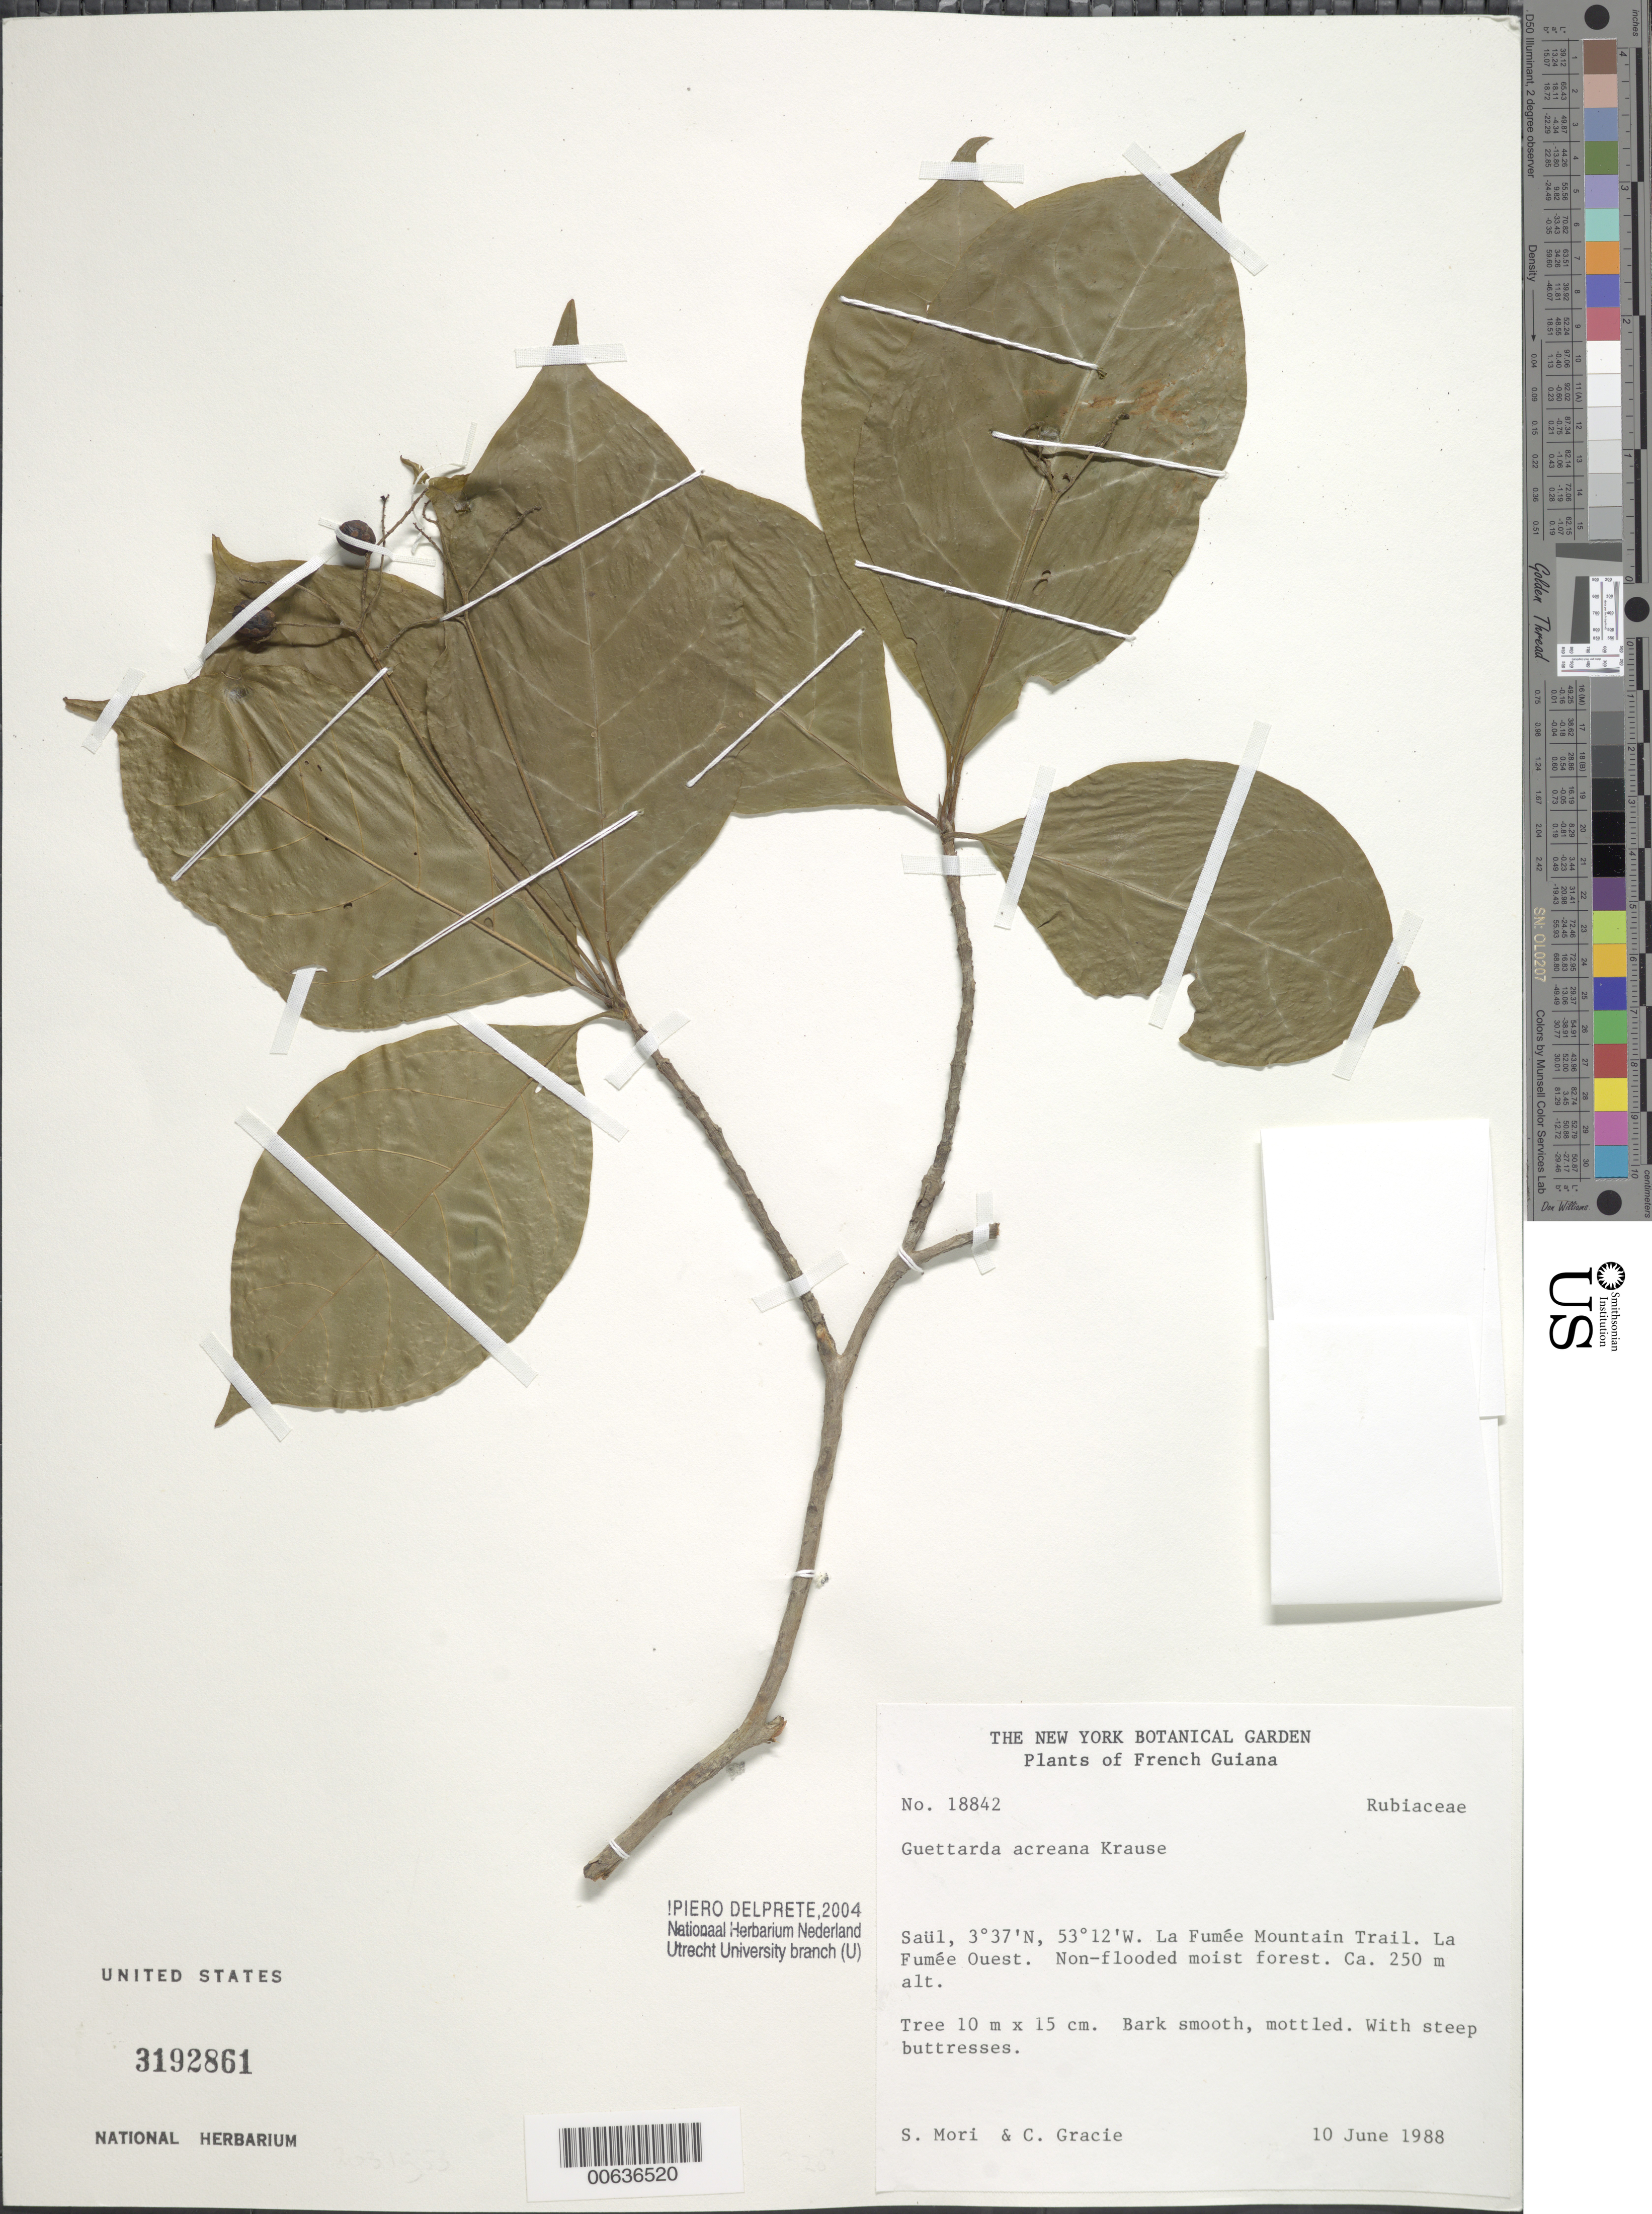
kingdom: Plantae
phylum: Tracheophyta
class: Magnoliopsida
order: Gentianales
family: Rubiaceae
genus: Guettarda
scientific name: Guettarda acreana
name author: K. Krause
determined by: Delprete, P. G., Herb. de Guyane Cay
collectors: S. Mori & C. A. Gracie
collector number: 18842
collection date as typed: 10-Jun-88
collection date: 1988-06-10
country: French Guiana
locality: Saül, La Fumée Mountain Trail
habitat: Non-flooded moist forest.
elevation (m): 250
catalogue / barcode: US 3192861